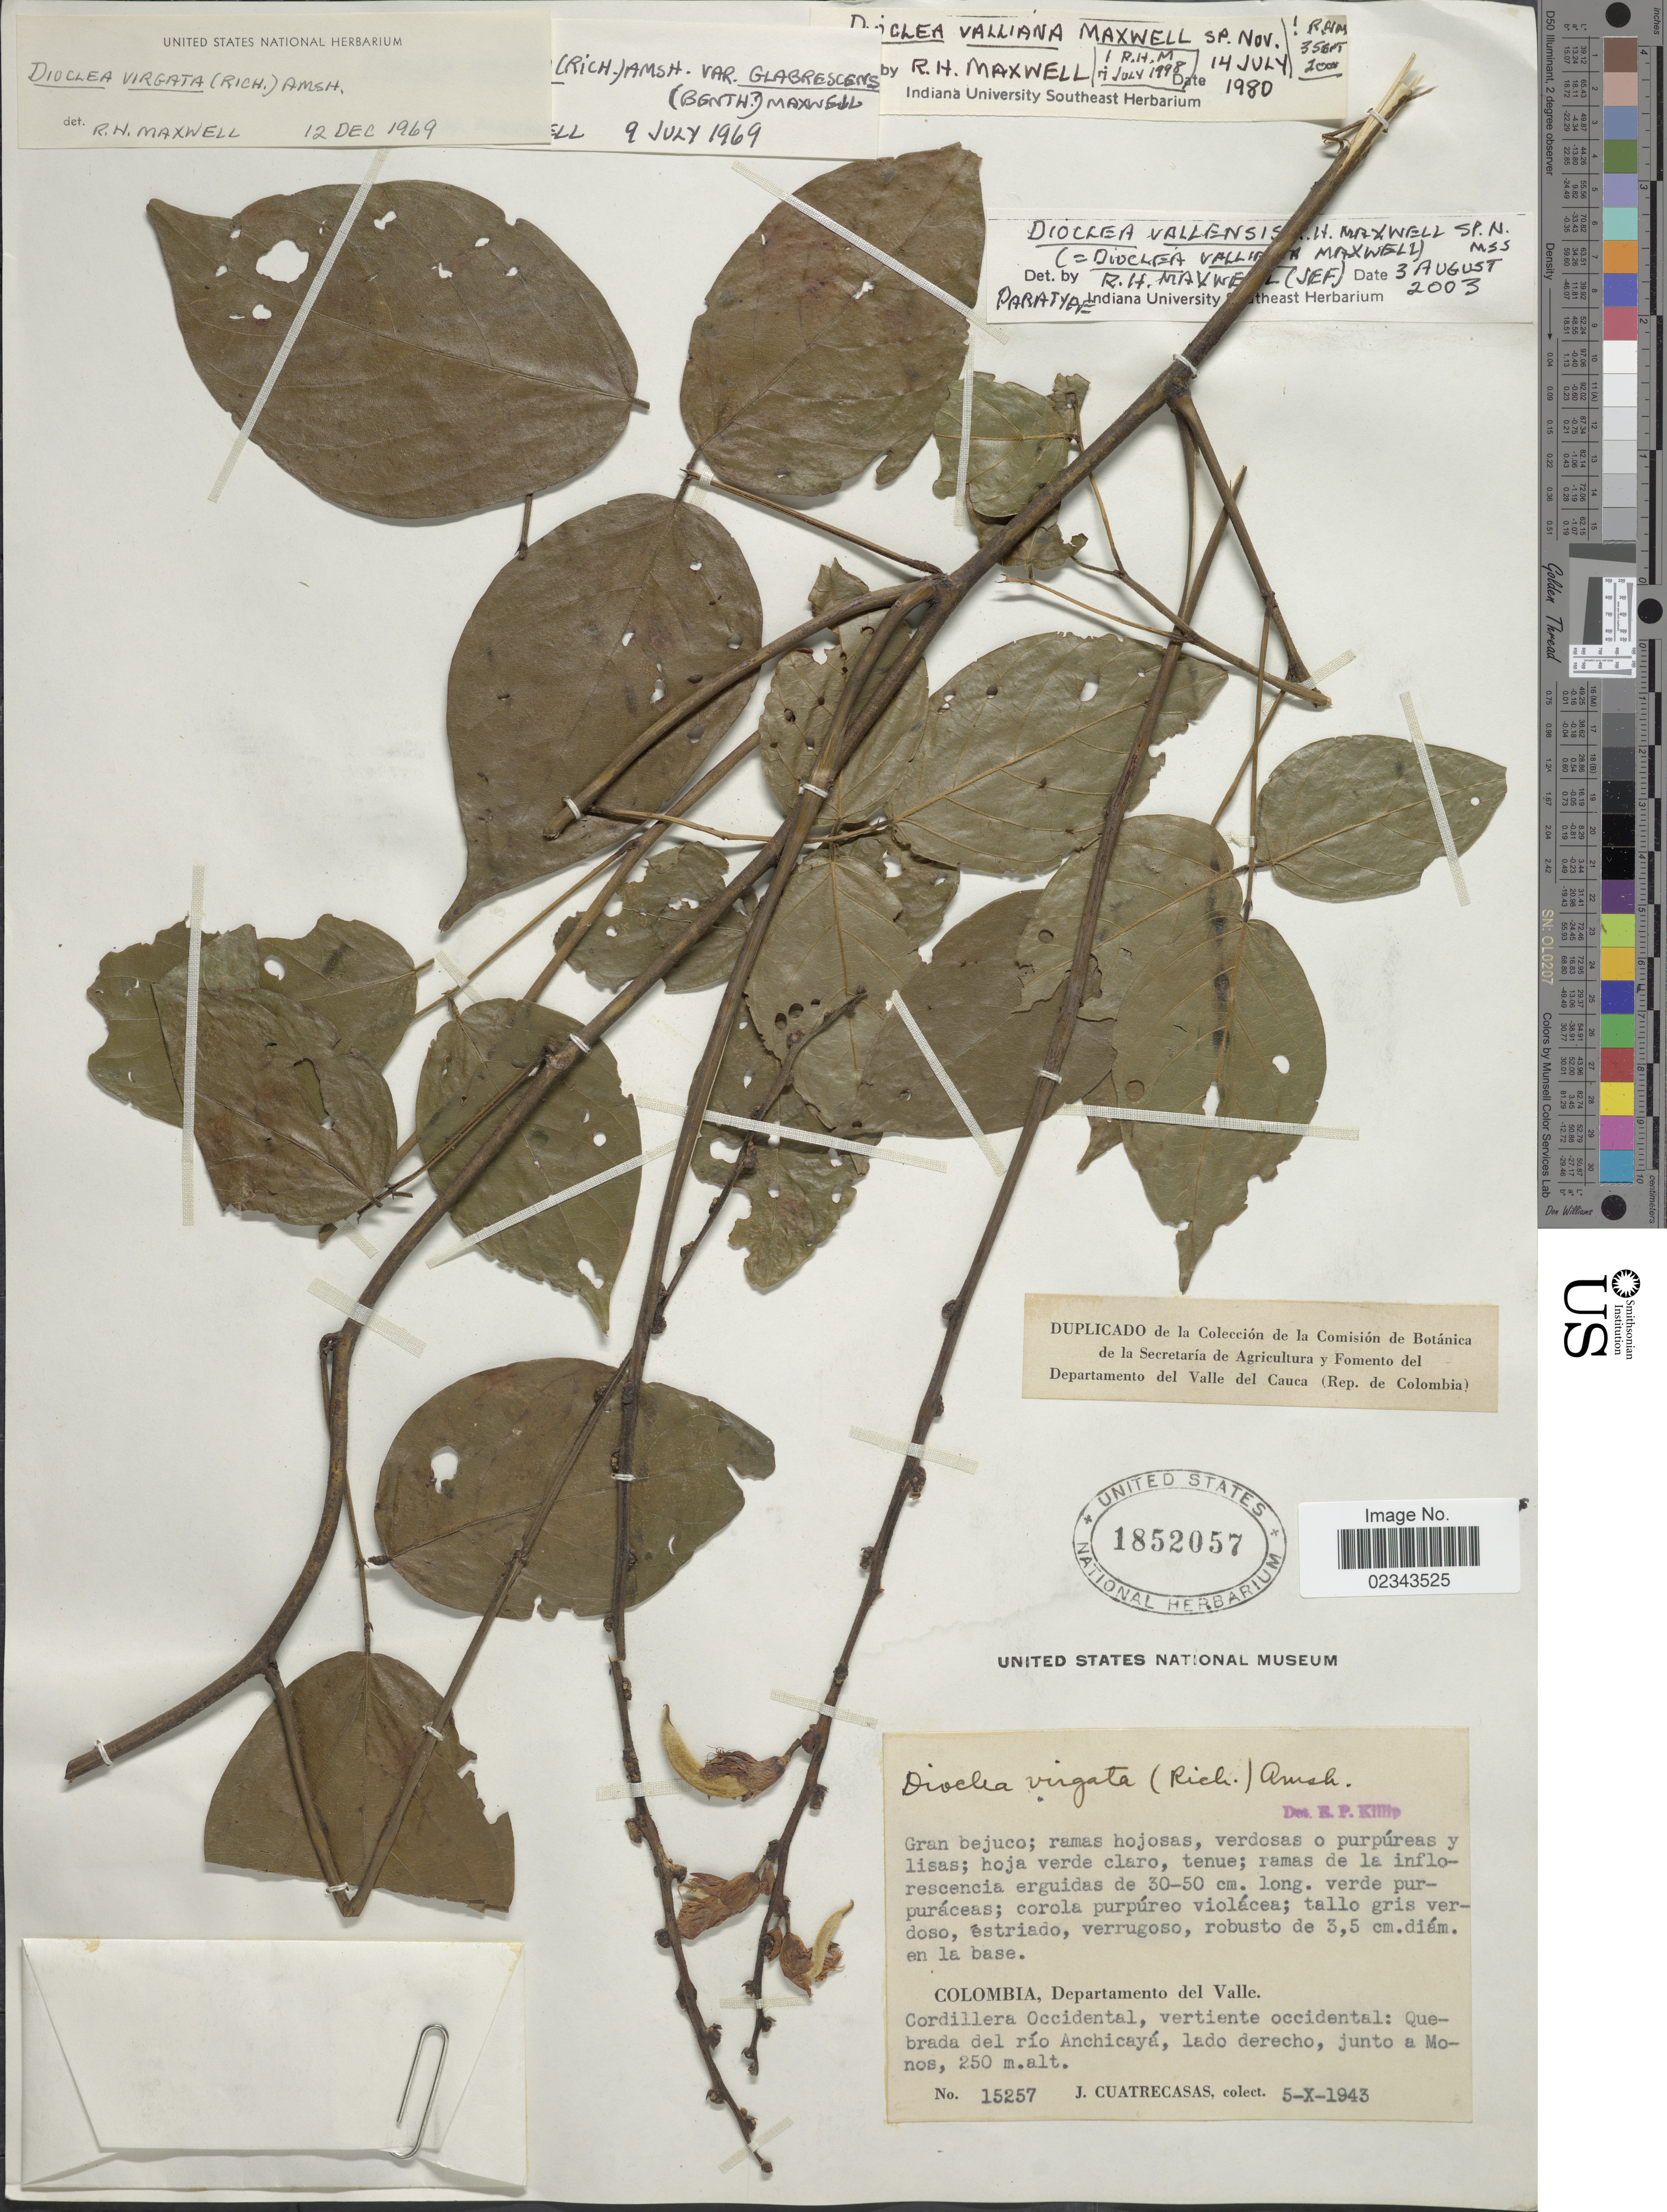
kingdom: Plantae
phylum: Tracheophyta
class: Magnoliopsida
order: Fabales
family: Fabaceae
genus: Dioclea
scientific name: Dioclea vallensis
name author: R.H. Maxwell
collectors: J. Cuatrecasas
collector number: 15257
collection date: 1943-10-05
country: Colombia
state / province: Valle del Cauca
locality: Departamento del Valle, Cordillera Occidental, vertiente occidental: Quebrada del rio Anchicaya, lado derecho, junto a Monos.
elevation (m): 250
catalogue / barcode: US 1852057